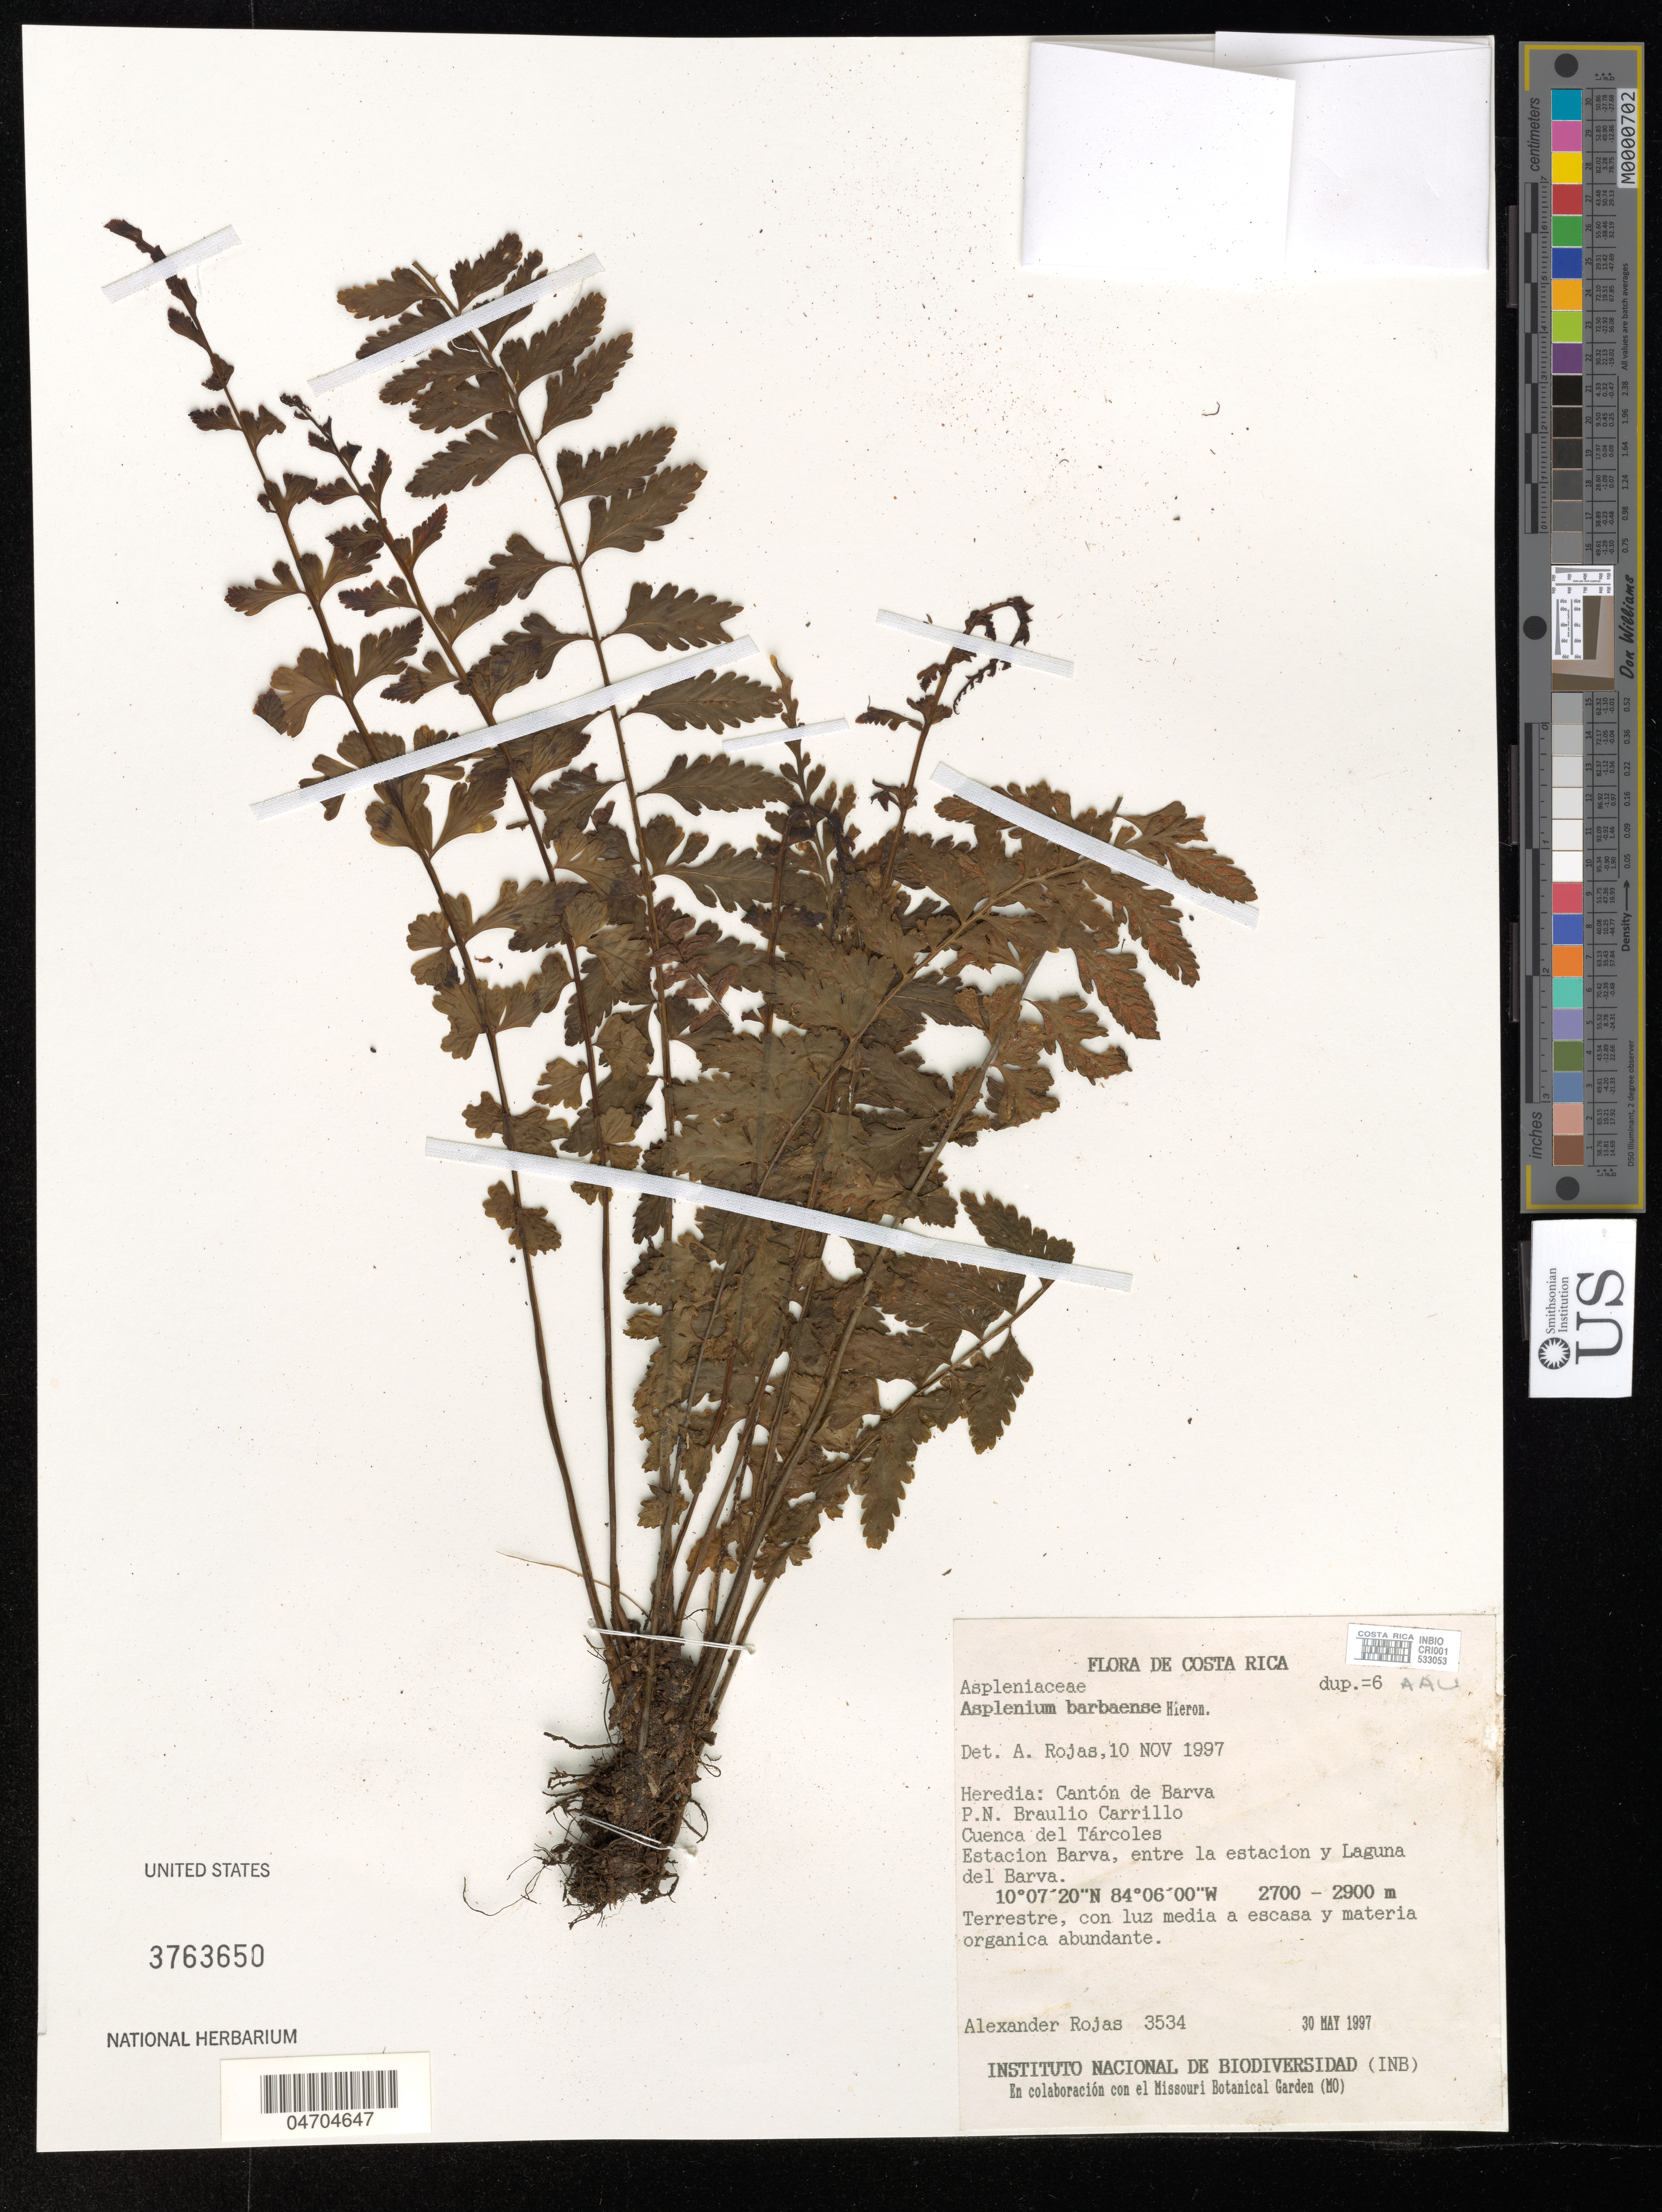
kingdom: Plantae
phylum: Tracheophyta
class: Polypodiopsida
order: Polypodiales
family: Aspleniaceae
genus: Asplenium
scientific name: Asplenium barbaense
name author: Hieron.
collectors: A. Rojas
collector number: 3534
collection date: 1997-05-30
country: Costa Rica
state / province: Heredia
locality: Cantón de Barva. P. N. Braulio Carrillo. Cuenca del Tárcoles. Estacion Barva, entre la estacion y Laguna del Barva.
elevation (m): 2700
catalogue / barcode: US 3763650